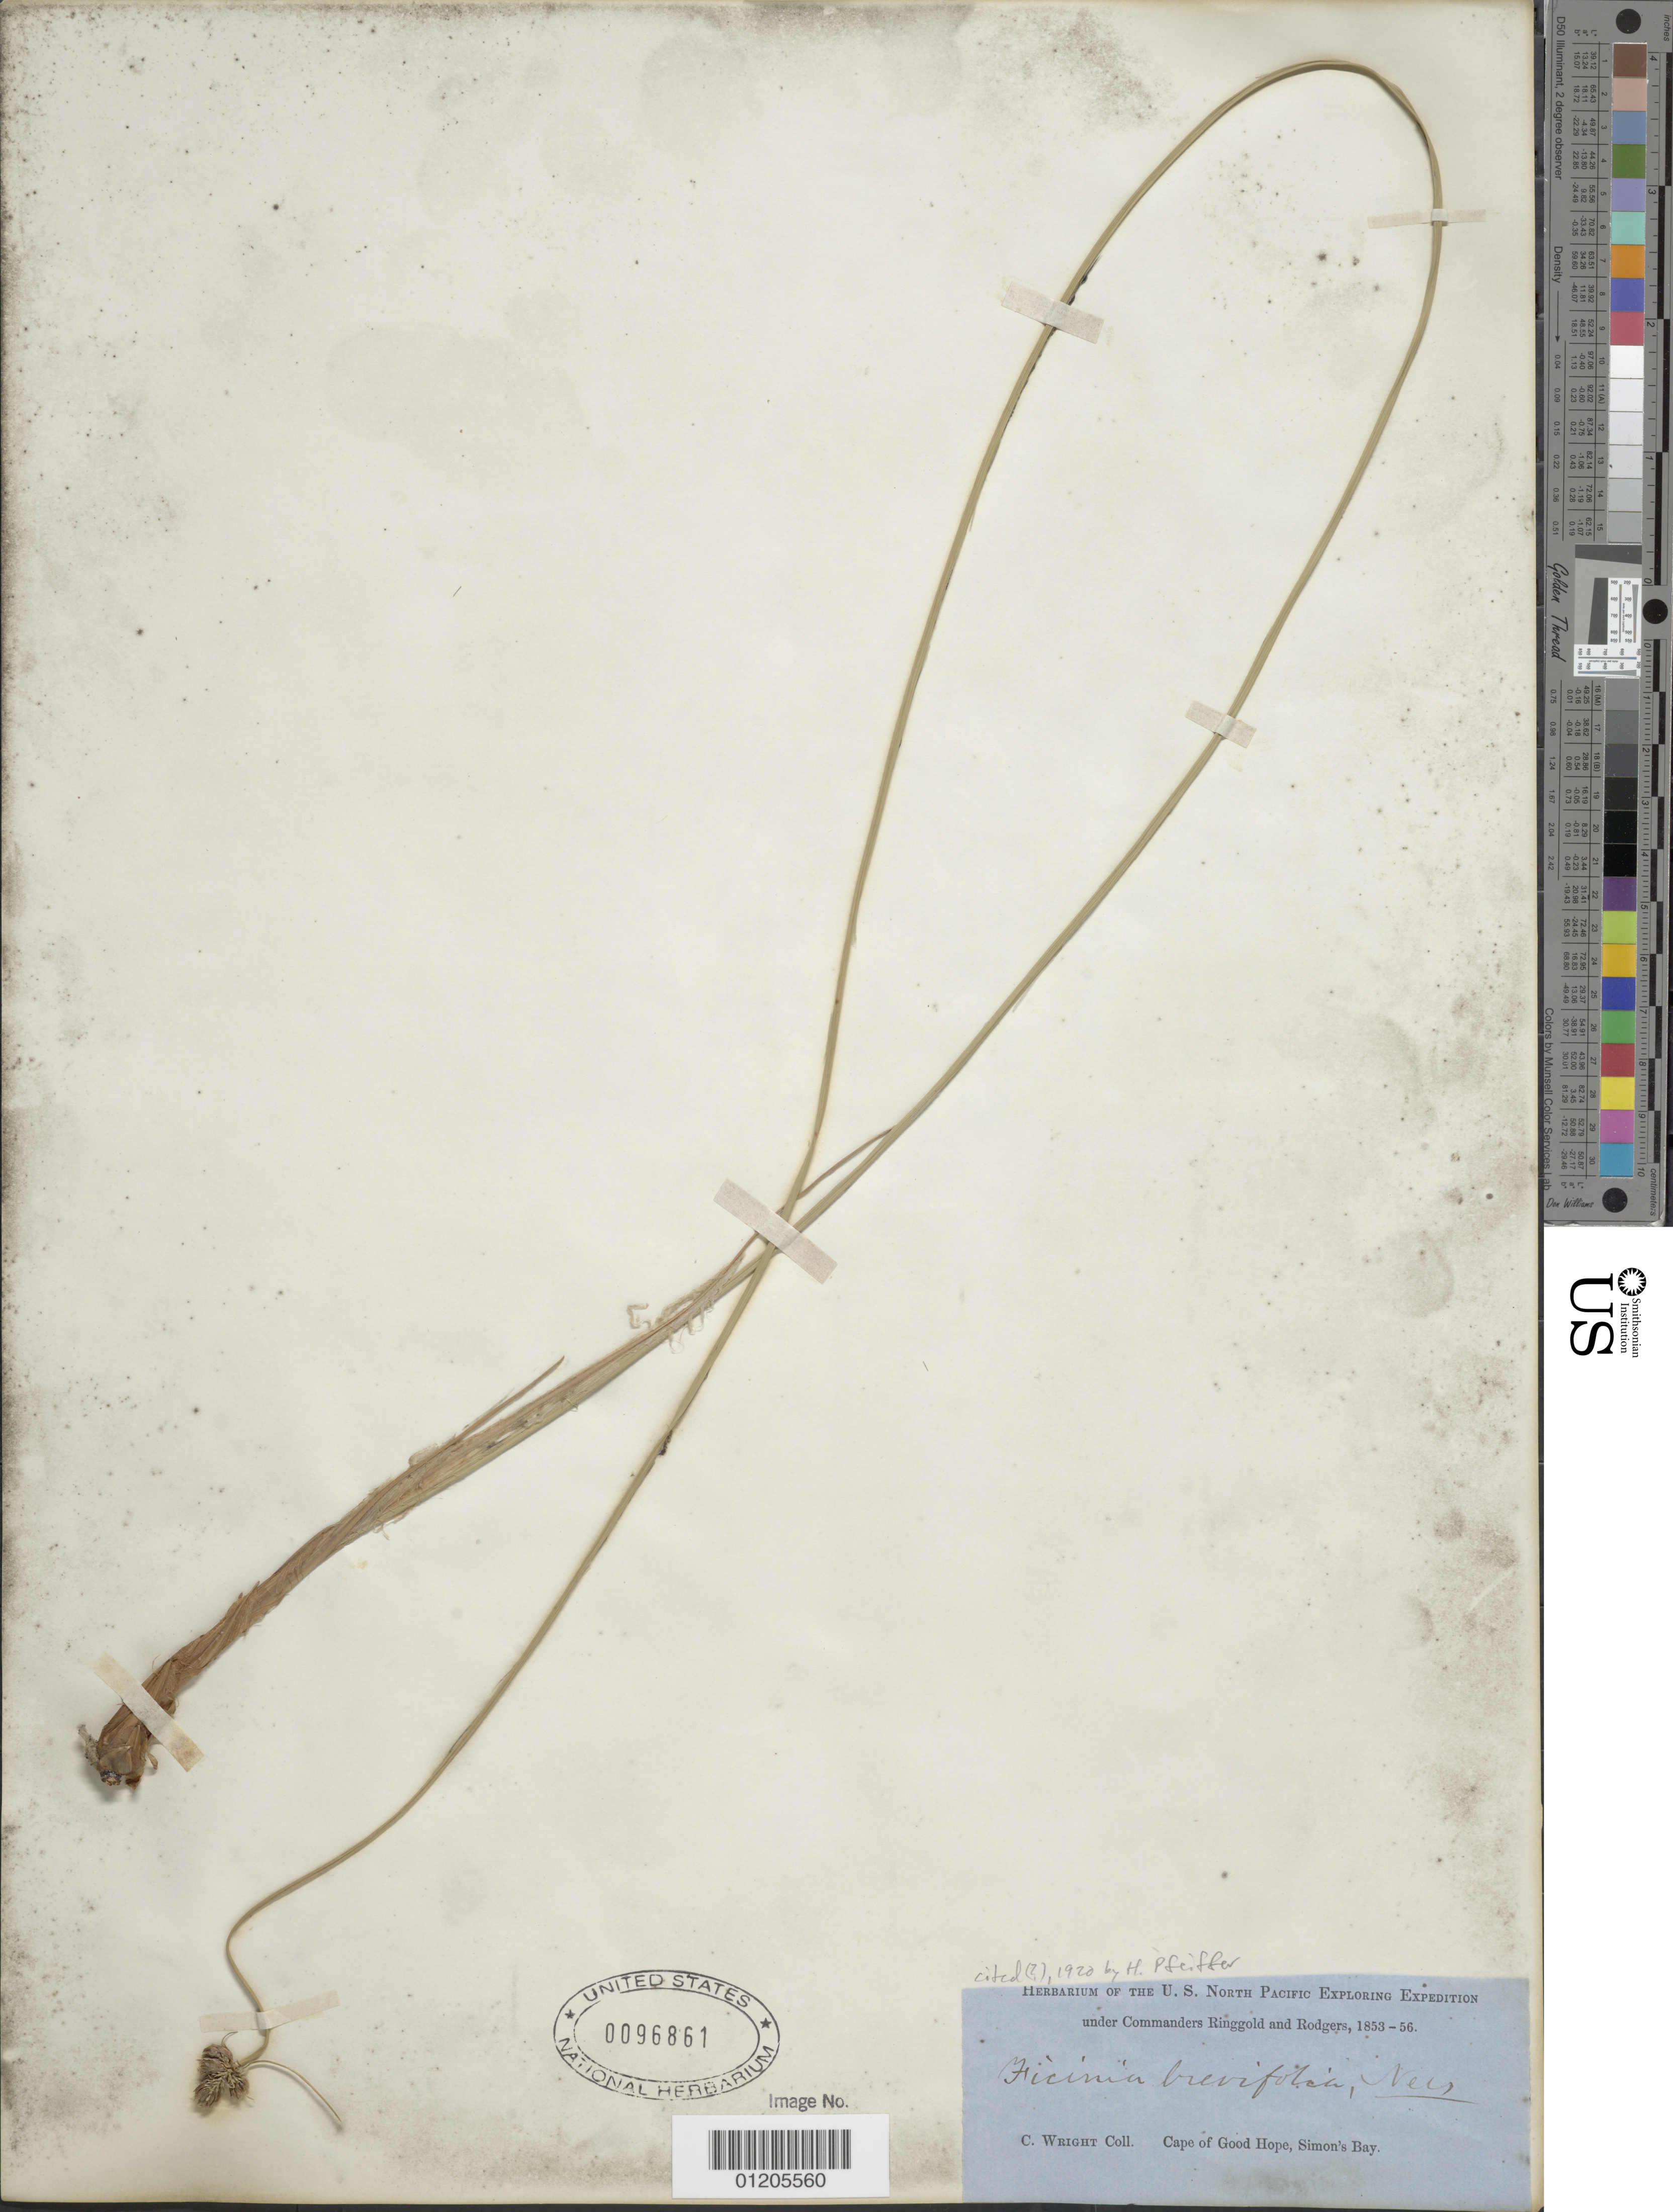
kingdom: Plantae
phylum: Tracheophyta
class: Liliopsida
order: Poales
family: Cyperaceae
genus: Ficinia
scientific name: Ficinia brevifolia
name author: Nees ex Kunth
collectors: C. Wright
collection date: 1853/1856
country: South Africa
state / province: Western Cape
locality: Cape of Good Hope, Simon's Bay.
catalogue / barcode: US 96861